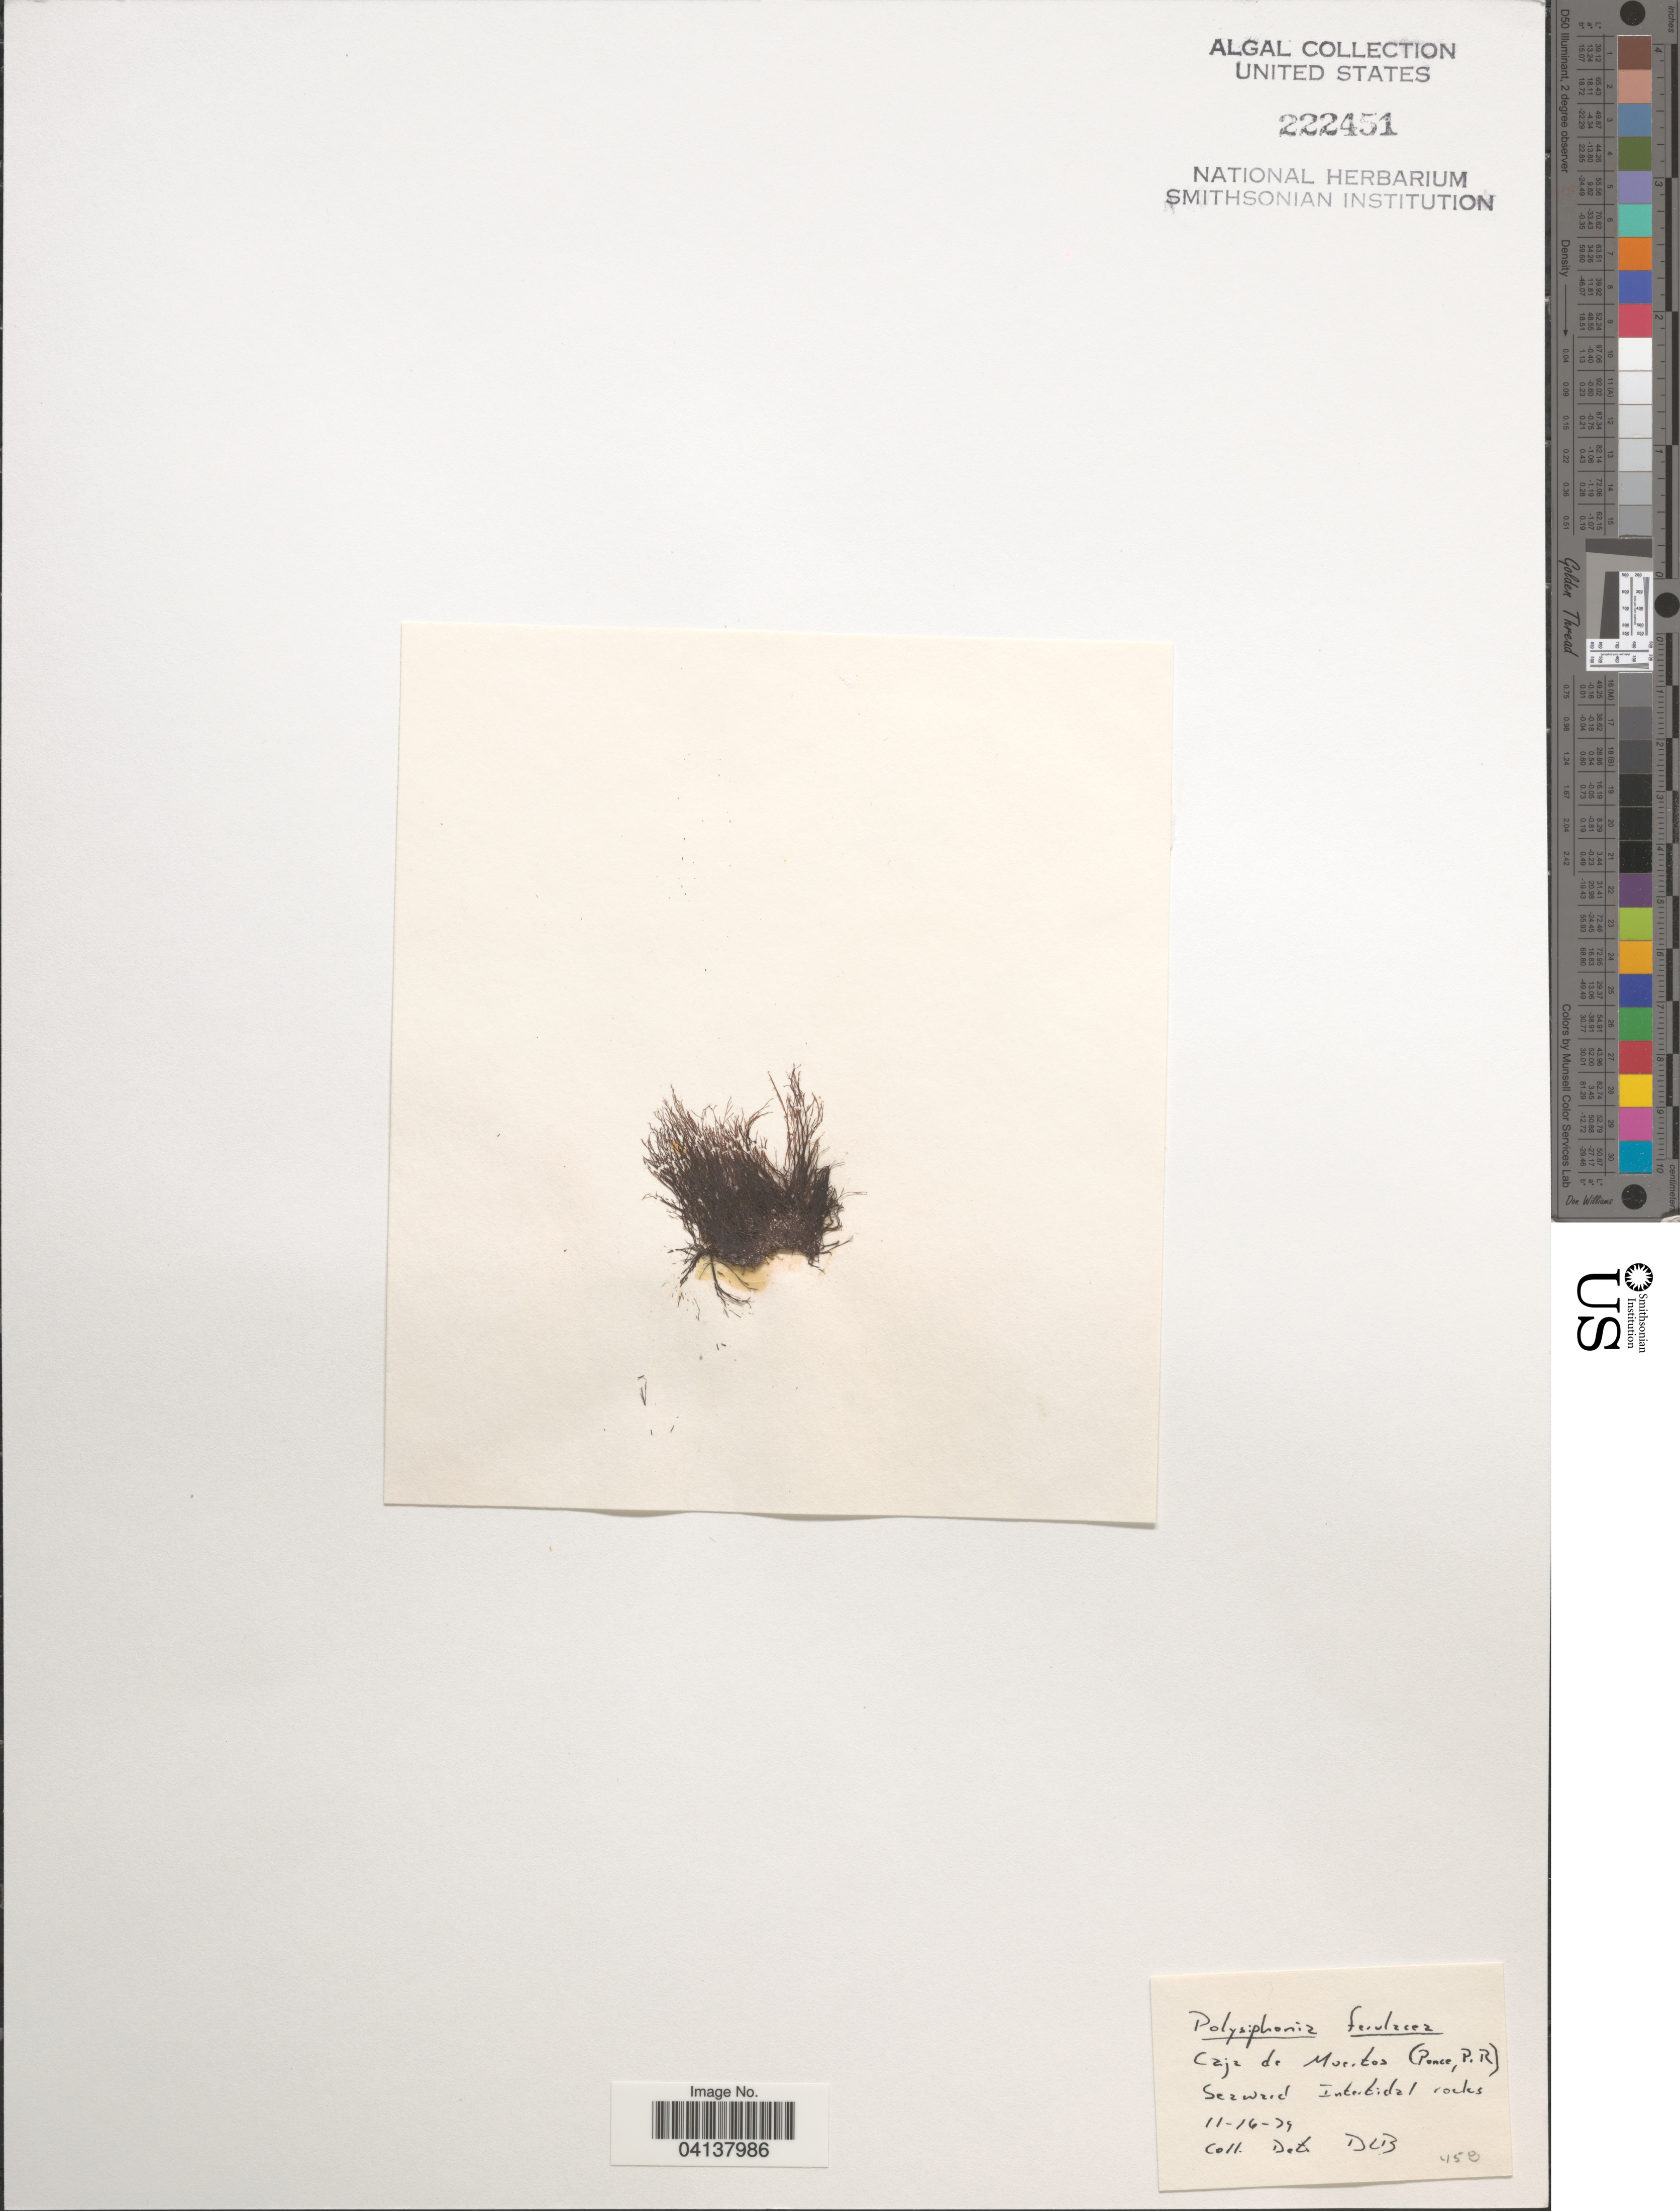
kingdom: Plantae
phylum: Rhodophyta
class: Florideophyceae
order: Ceramiales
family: Rhodomelaceae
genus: Melanothamnus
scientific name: Melanothamnus ferulaceus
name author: (Suhr ex J. Agardh) Diaz-Tapia & Maggs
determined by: Algae name updating Project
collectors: D. L. B.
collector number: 458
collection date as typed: Transcribed d/m/y: 16/11/79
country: Puerto Rico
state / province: Ponce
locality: Caja de Muertos. Seaward Intertidal rocks.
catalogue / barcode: US 222451